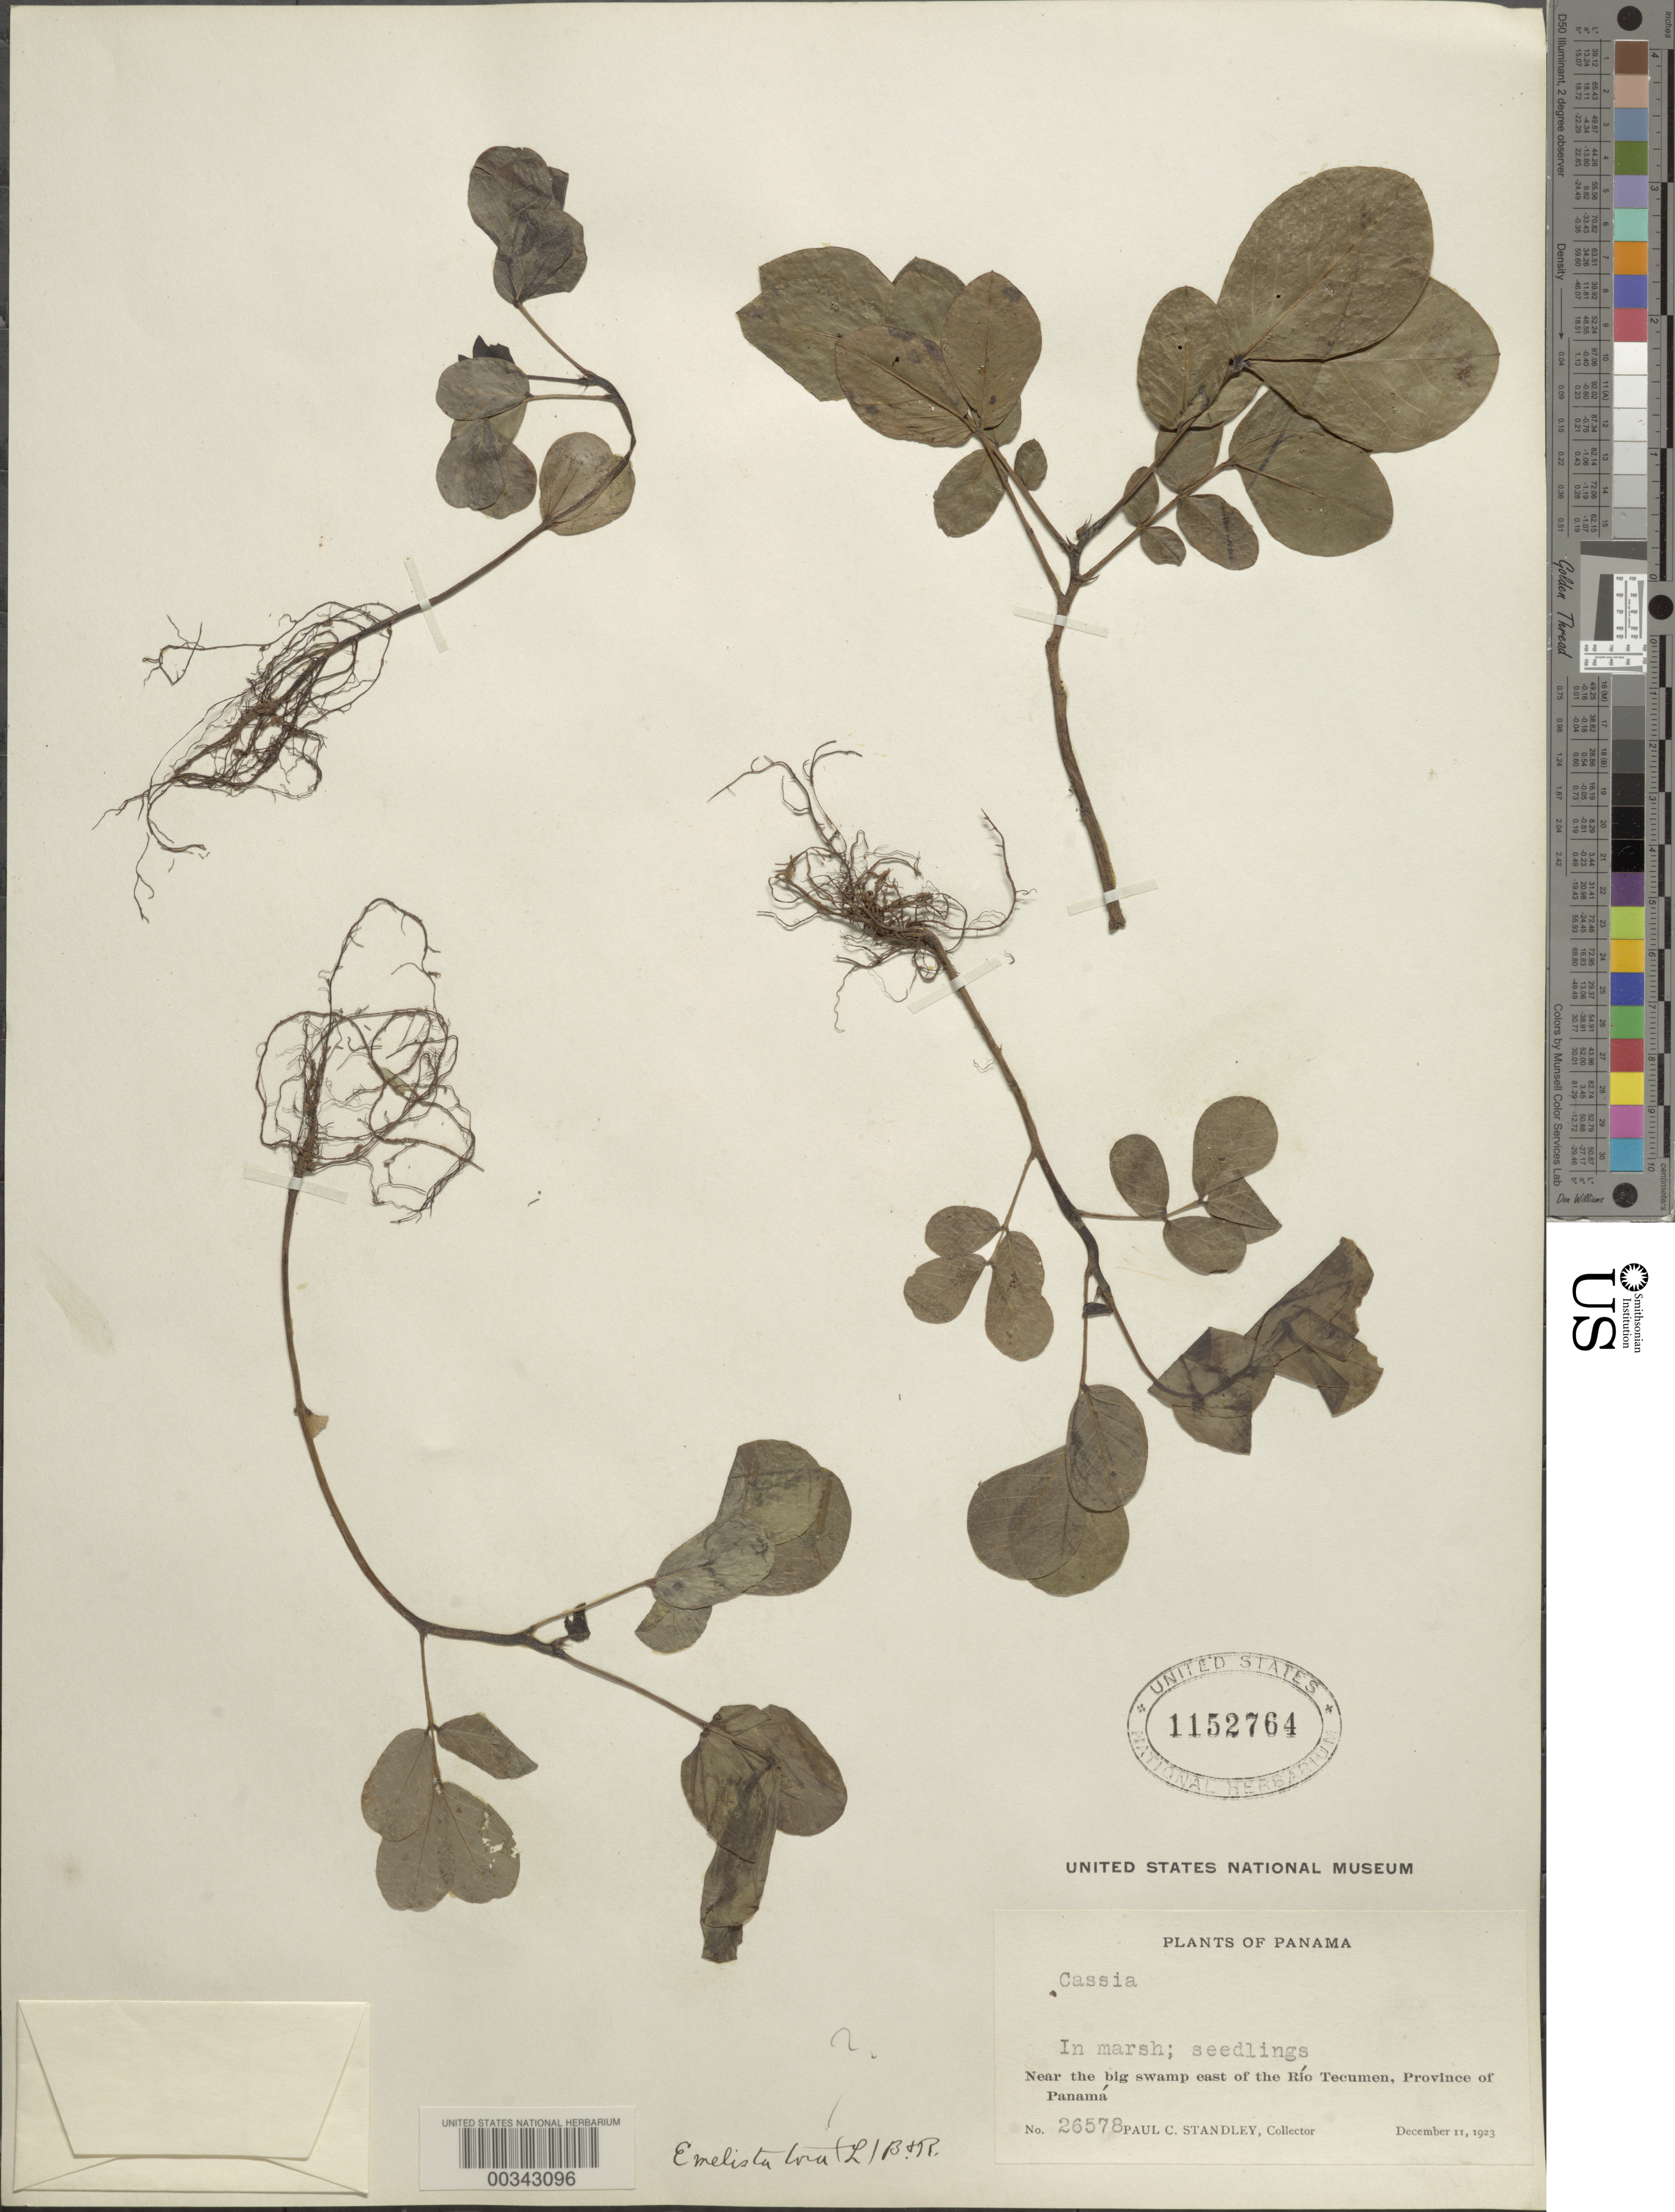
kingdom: Plantae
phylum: Tracheophyta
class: Magnoliopsida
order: Fabales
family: Fabaceae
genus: Senna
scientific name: Senna obtusifolia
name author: (L.) H.S. Irwin & Barneby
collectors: P. C. Standley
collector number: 26578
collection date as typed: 11 Dec 1923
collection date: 1923-12-11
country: Panama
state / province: Panamá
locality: Near the big swamp E of the Rio Tecumen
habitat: In marsh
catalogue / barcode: US 1152764